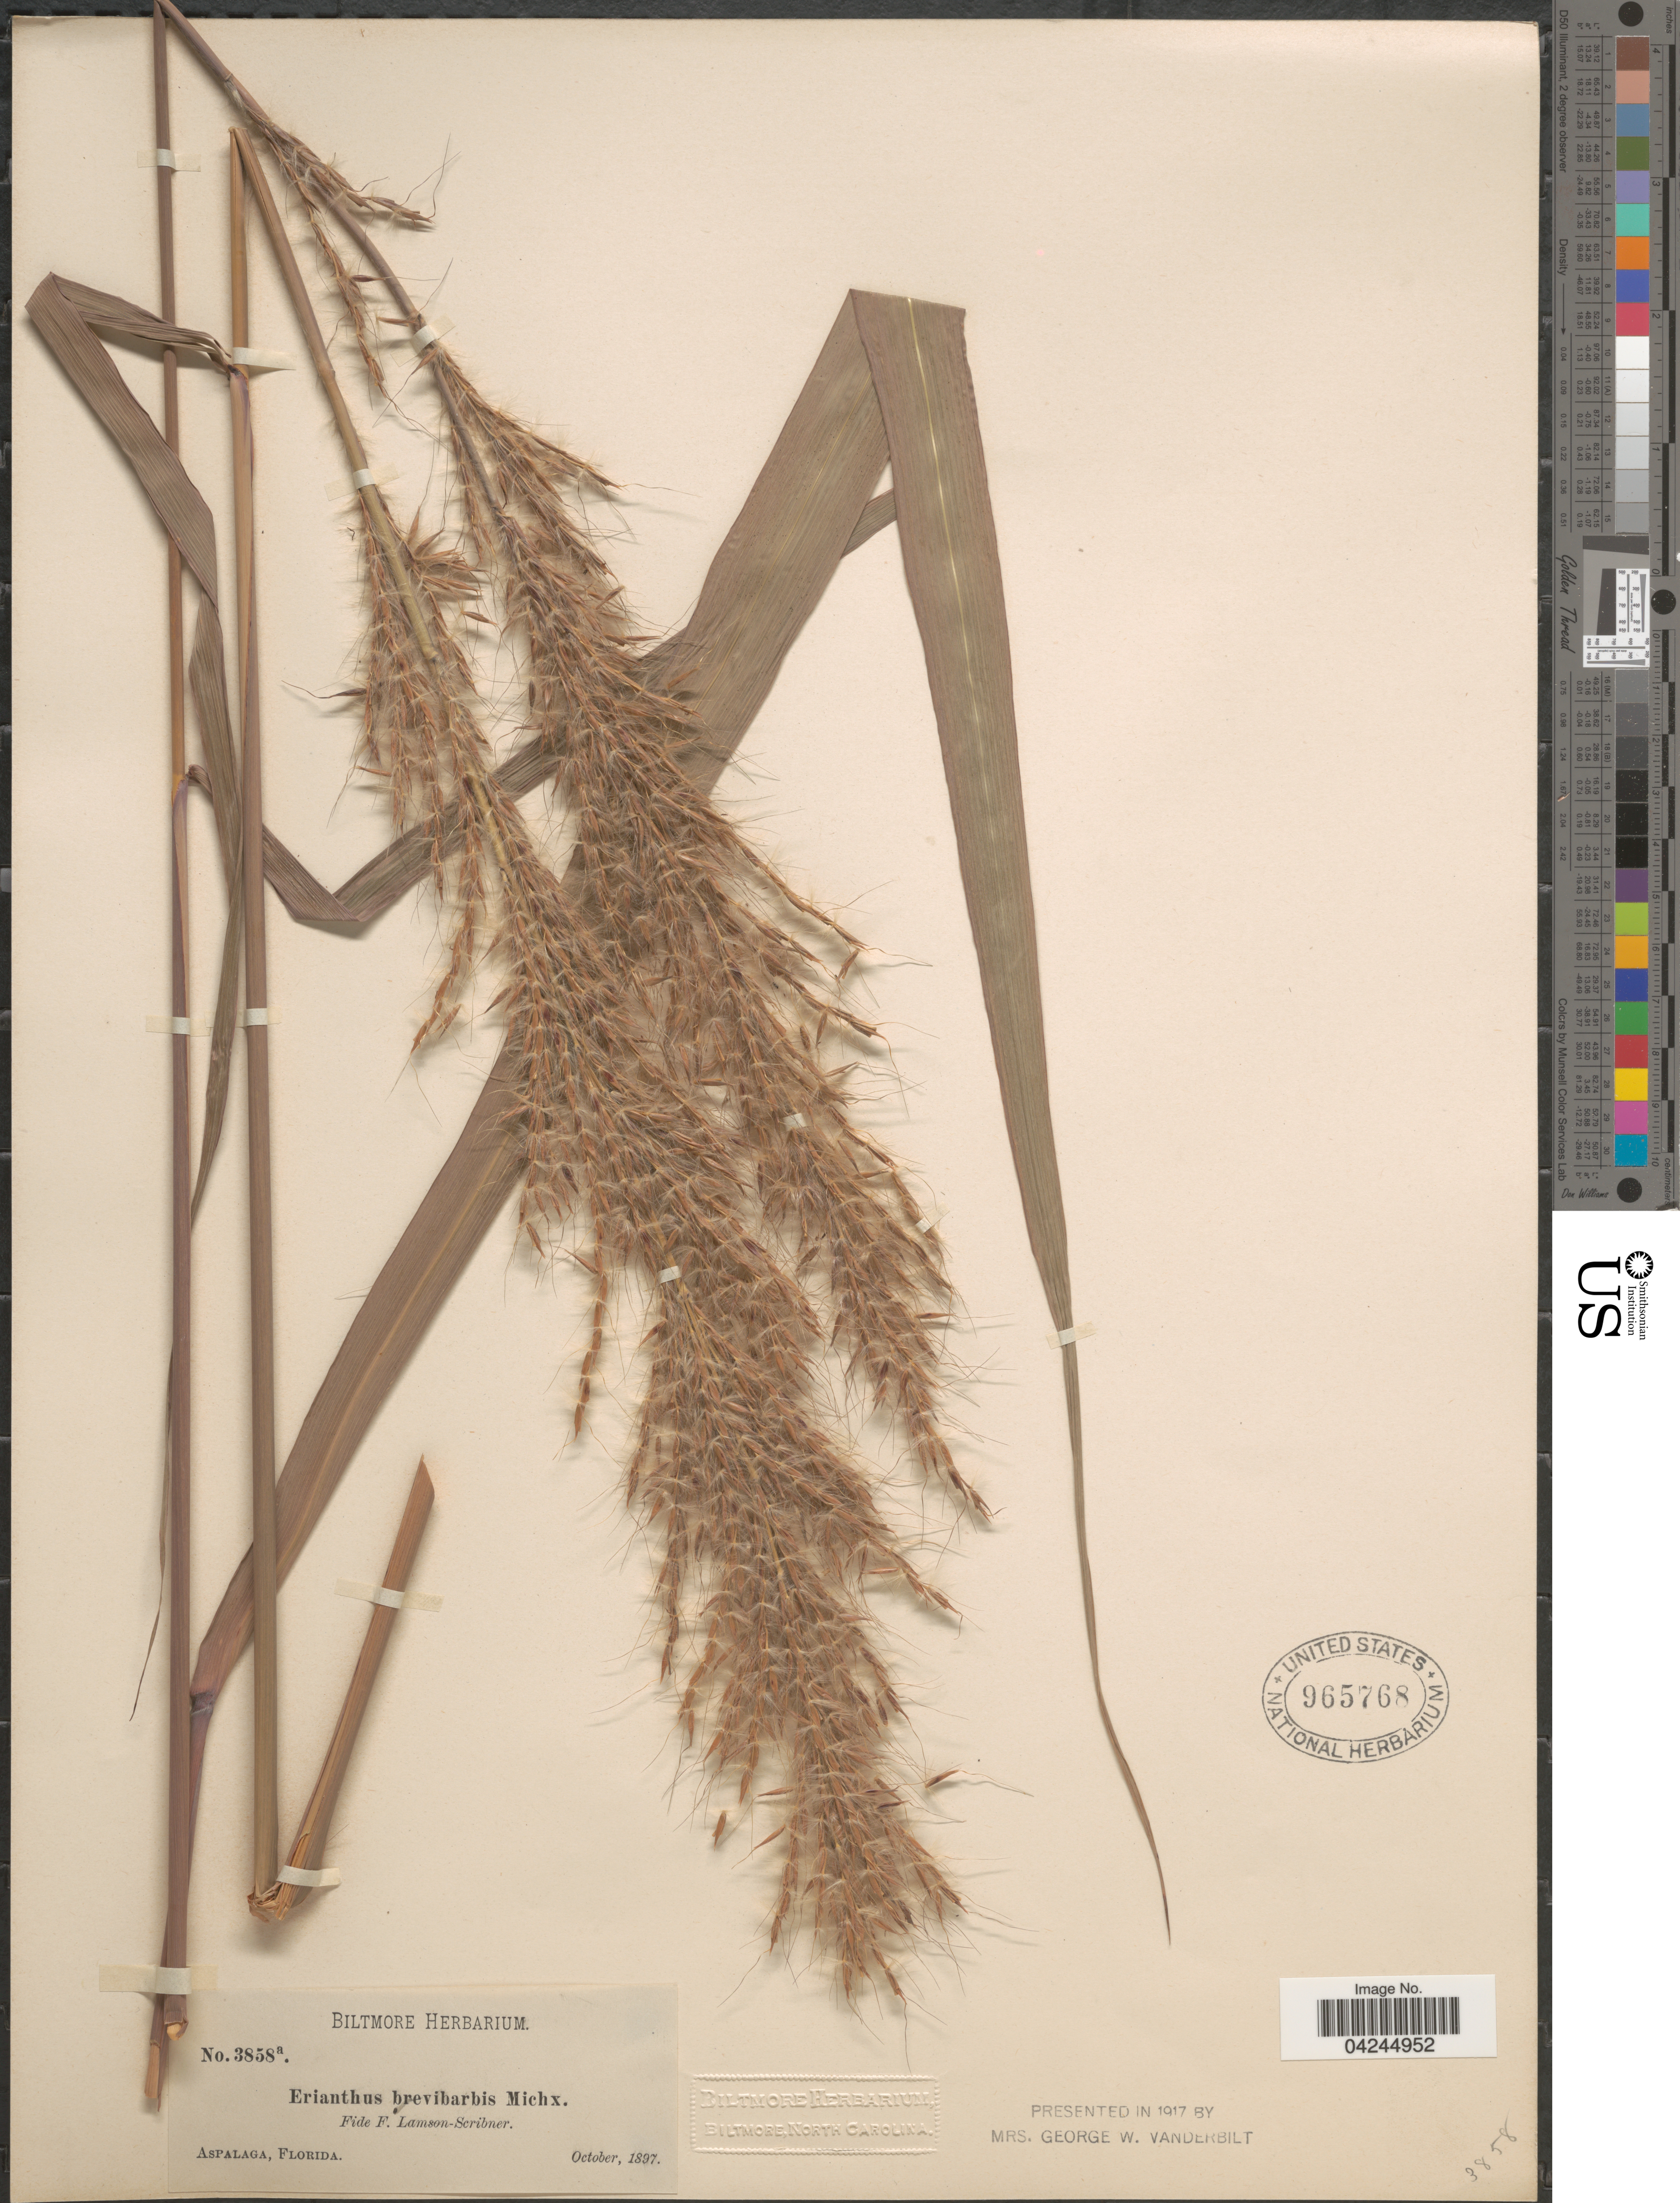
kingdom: Plantae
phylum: Tracheophyta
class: Liliopsida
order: Poales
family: Poaceae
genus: Erianthus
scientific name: Erianthus brevibarbis var. contortus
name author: (Elliott) D.B. Ward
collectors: ex herb. Biltmore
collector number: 3858a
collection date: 1897-10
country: United States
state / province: Florida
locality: Aspalaga.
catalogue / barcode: US 965768